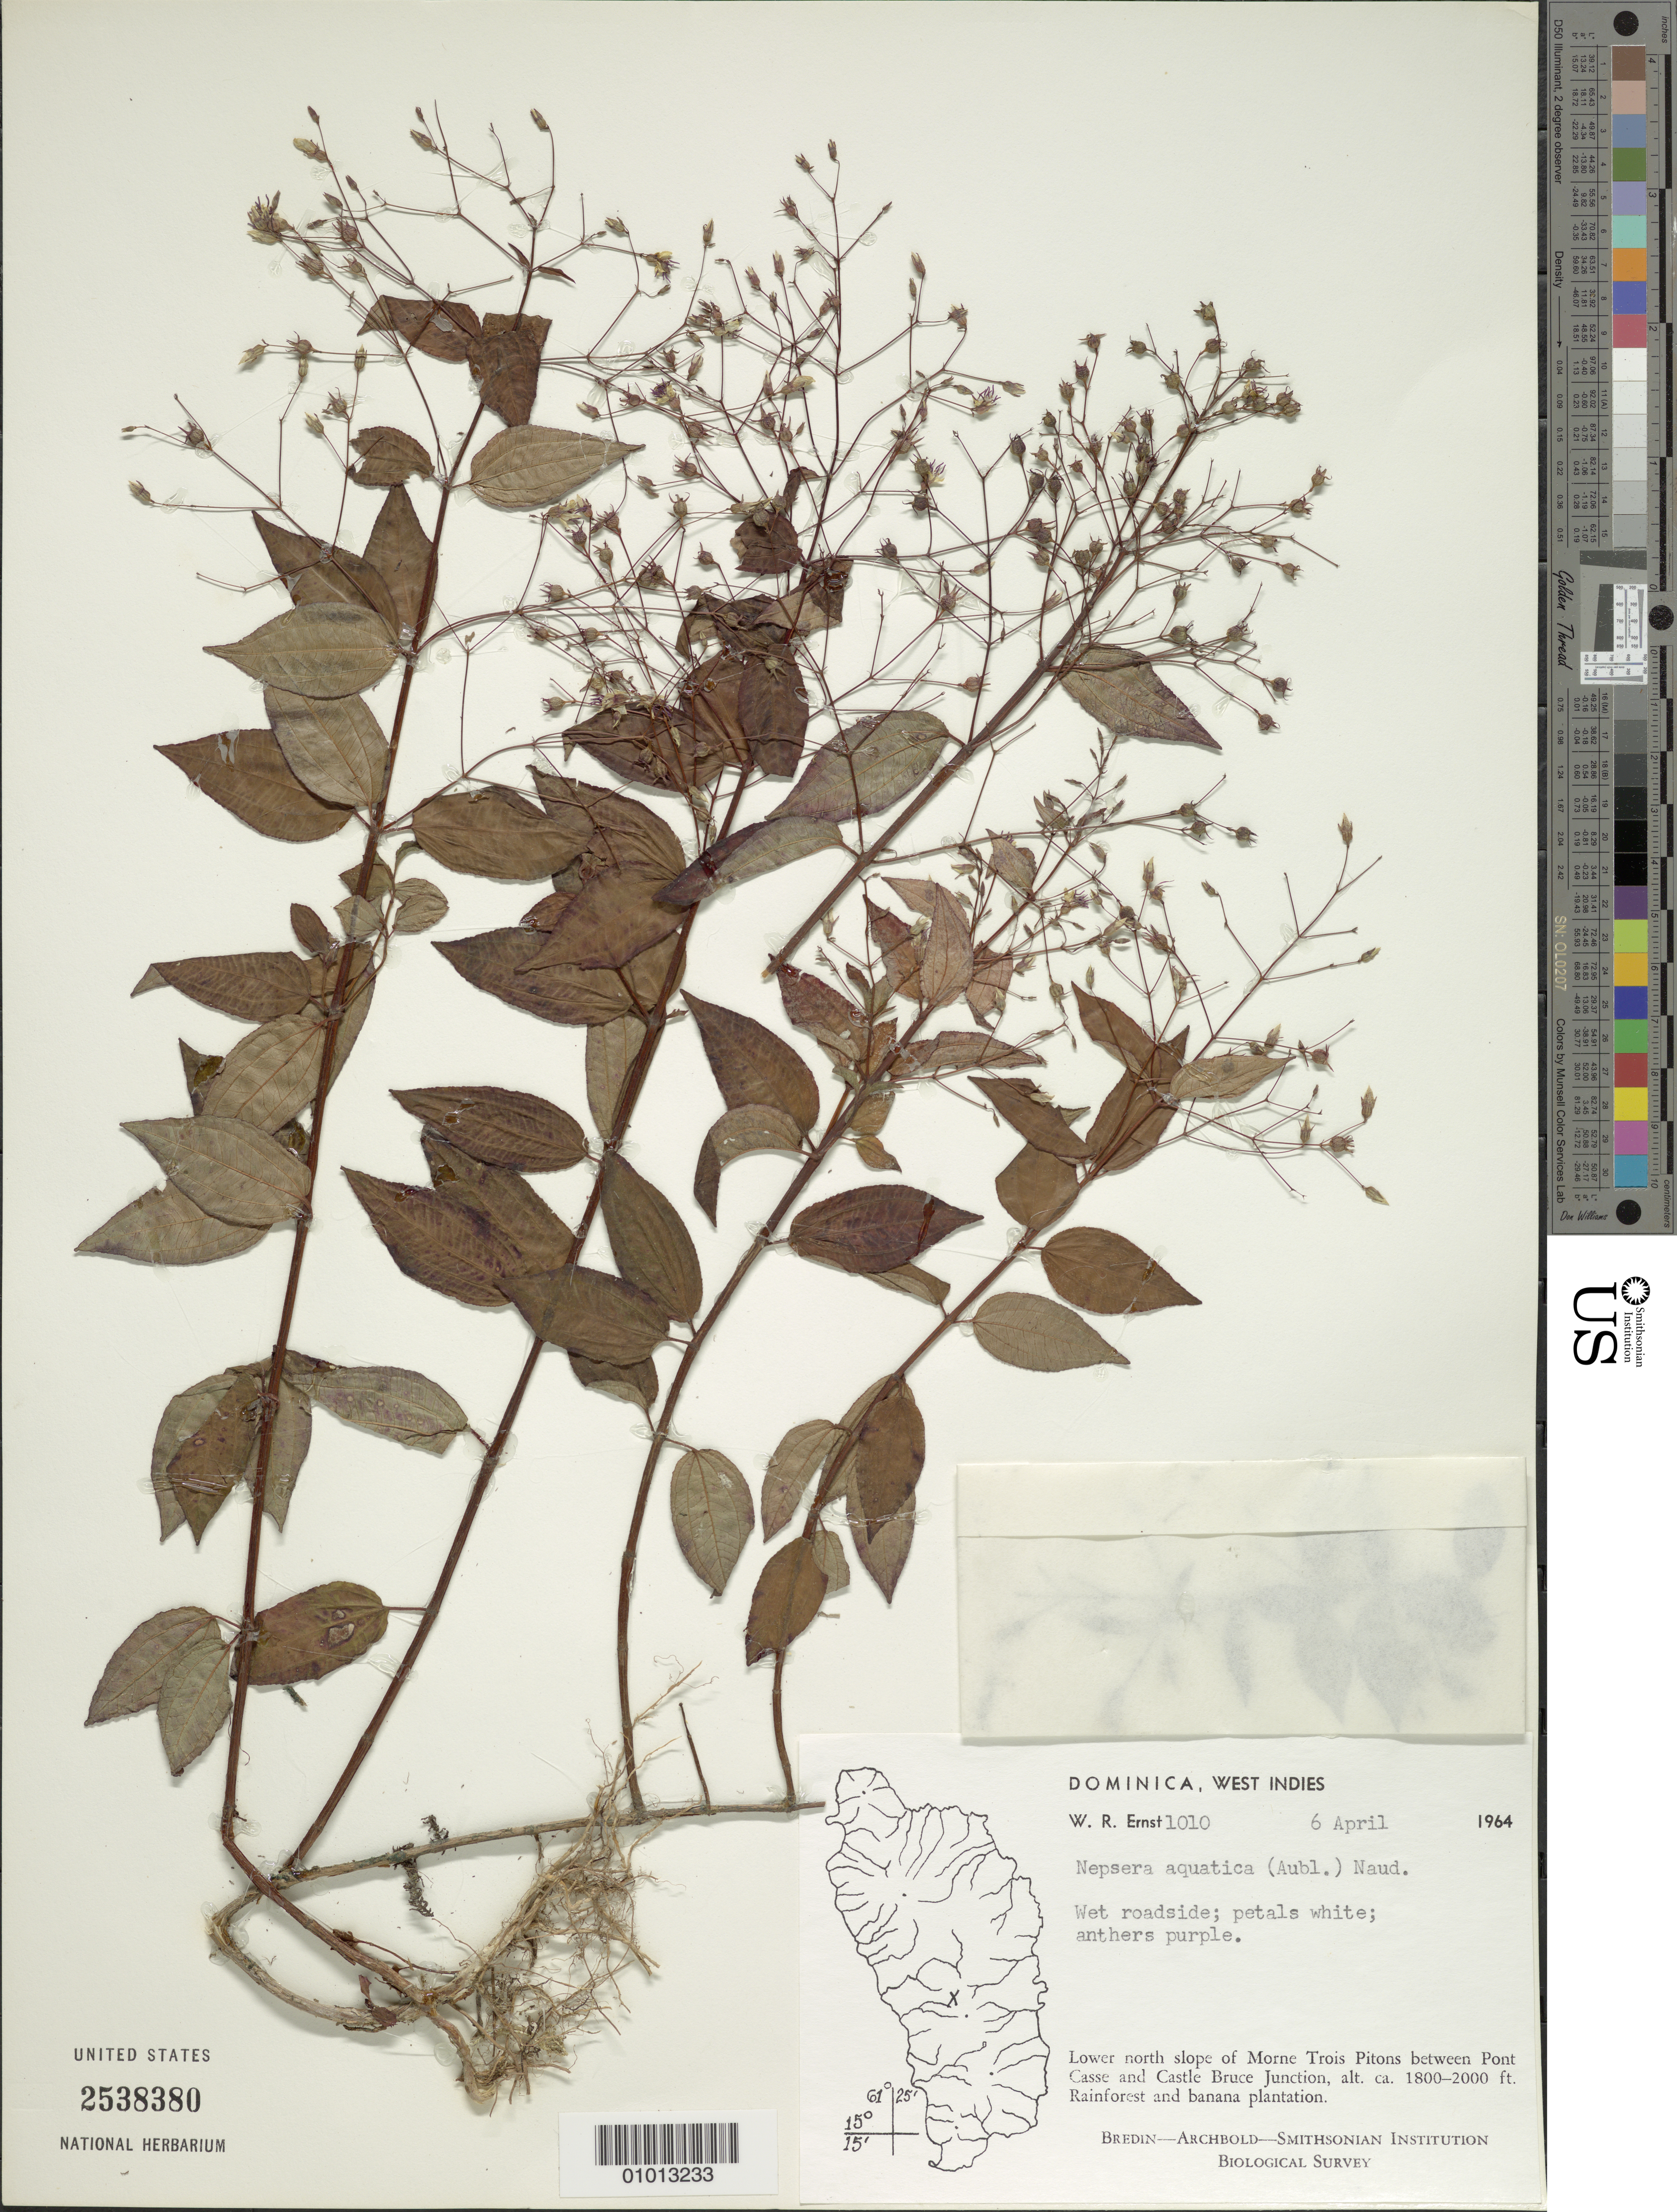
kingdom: Plantae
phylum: Tracheophyta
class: Magnoliopsida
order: Myrtales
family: Melastomataceae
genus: Nepsera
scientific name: Nepsera aquatica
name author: (Aubl.) Naudin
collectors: W. R. Ernst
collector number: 1010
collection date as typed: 06 Apr 1964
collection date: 1964-04-06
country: Dominica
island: Dominica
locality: Lower N slope of Morne Trois Pitons between Pont Casse and Castle Bruce Junction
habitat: Rainforest and banana plantation; wet roadside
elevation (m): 549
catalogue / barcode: US 2538380